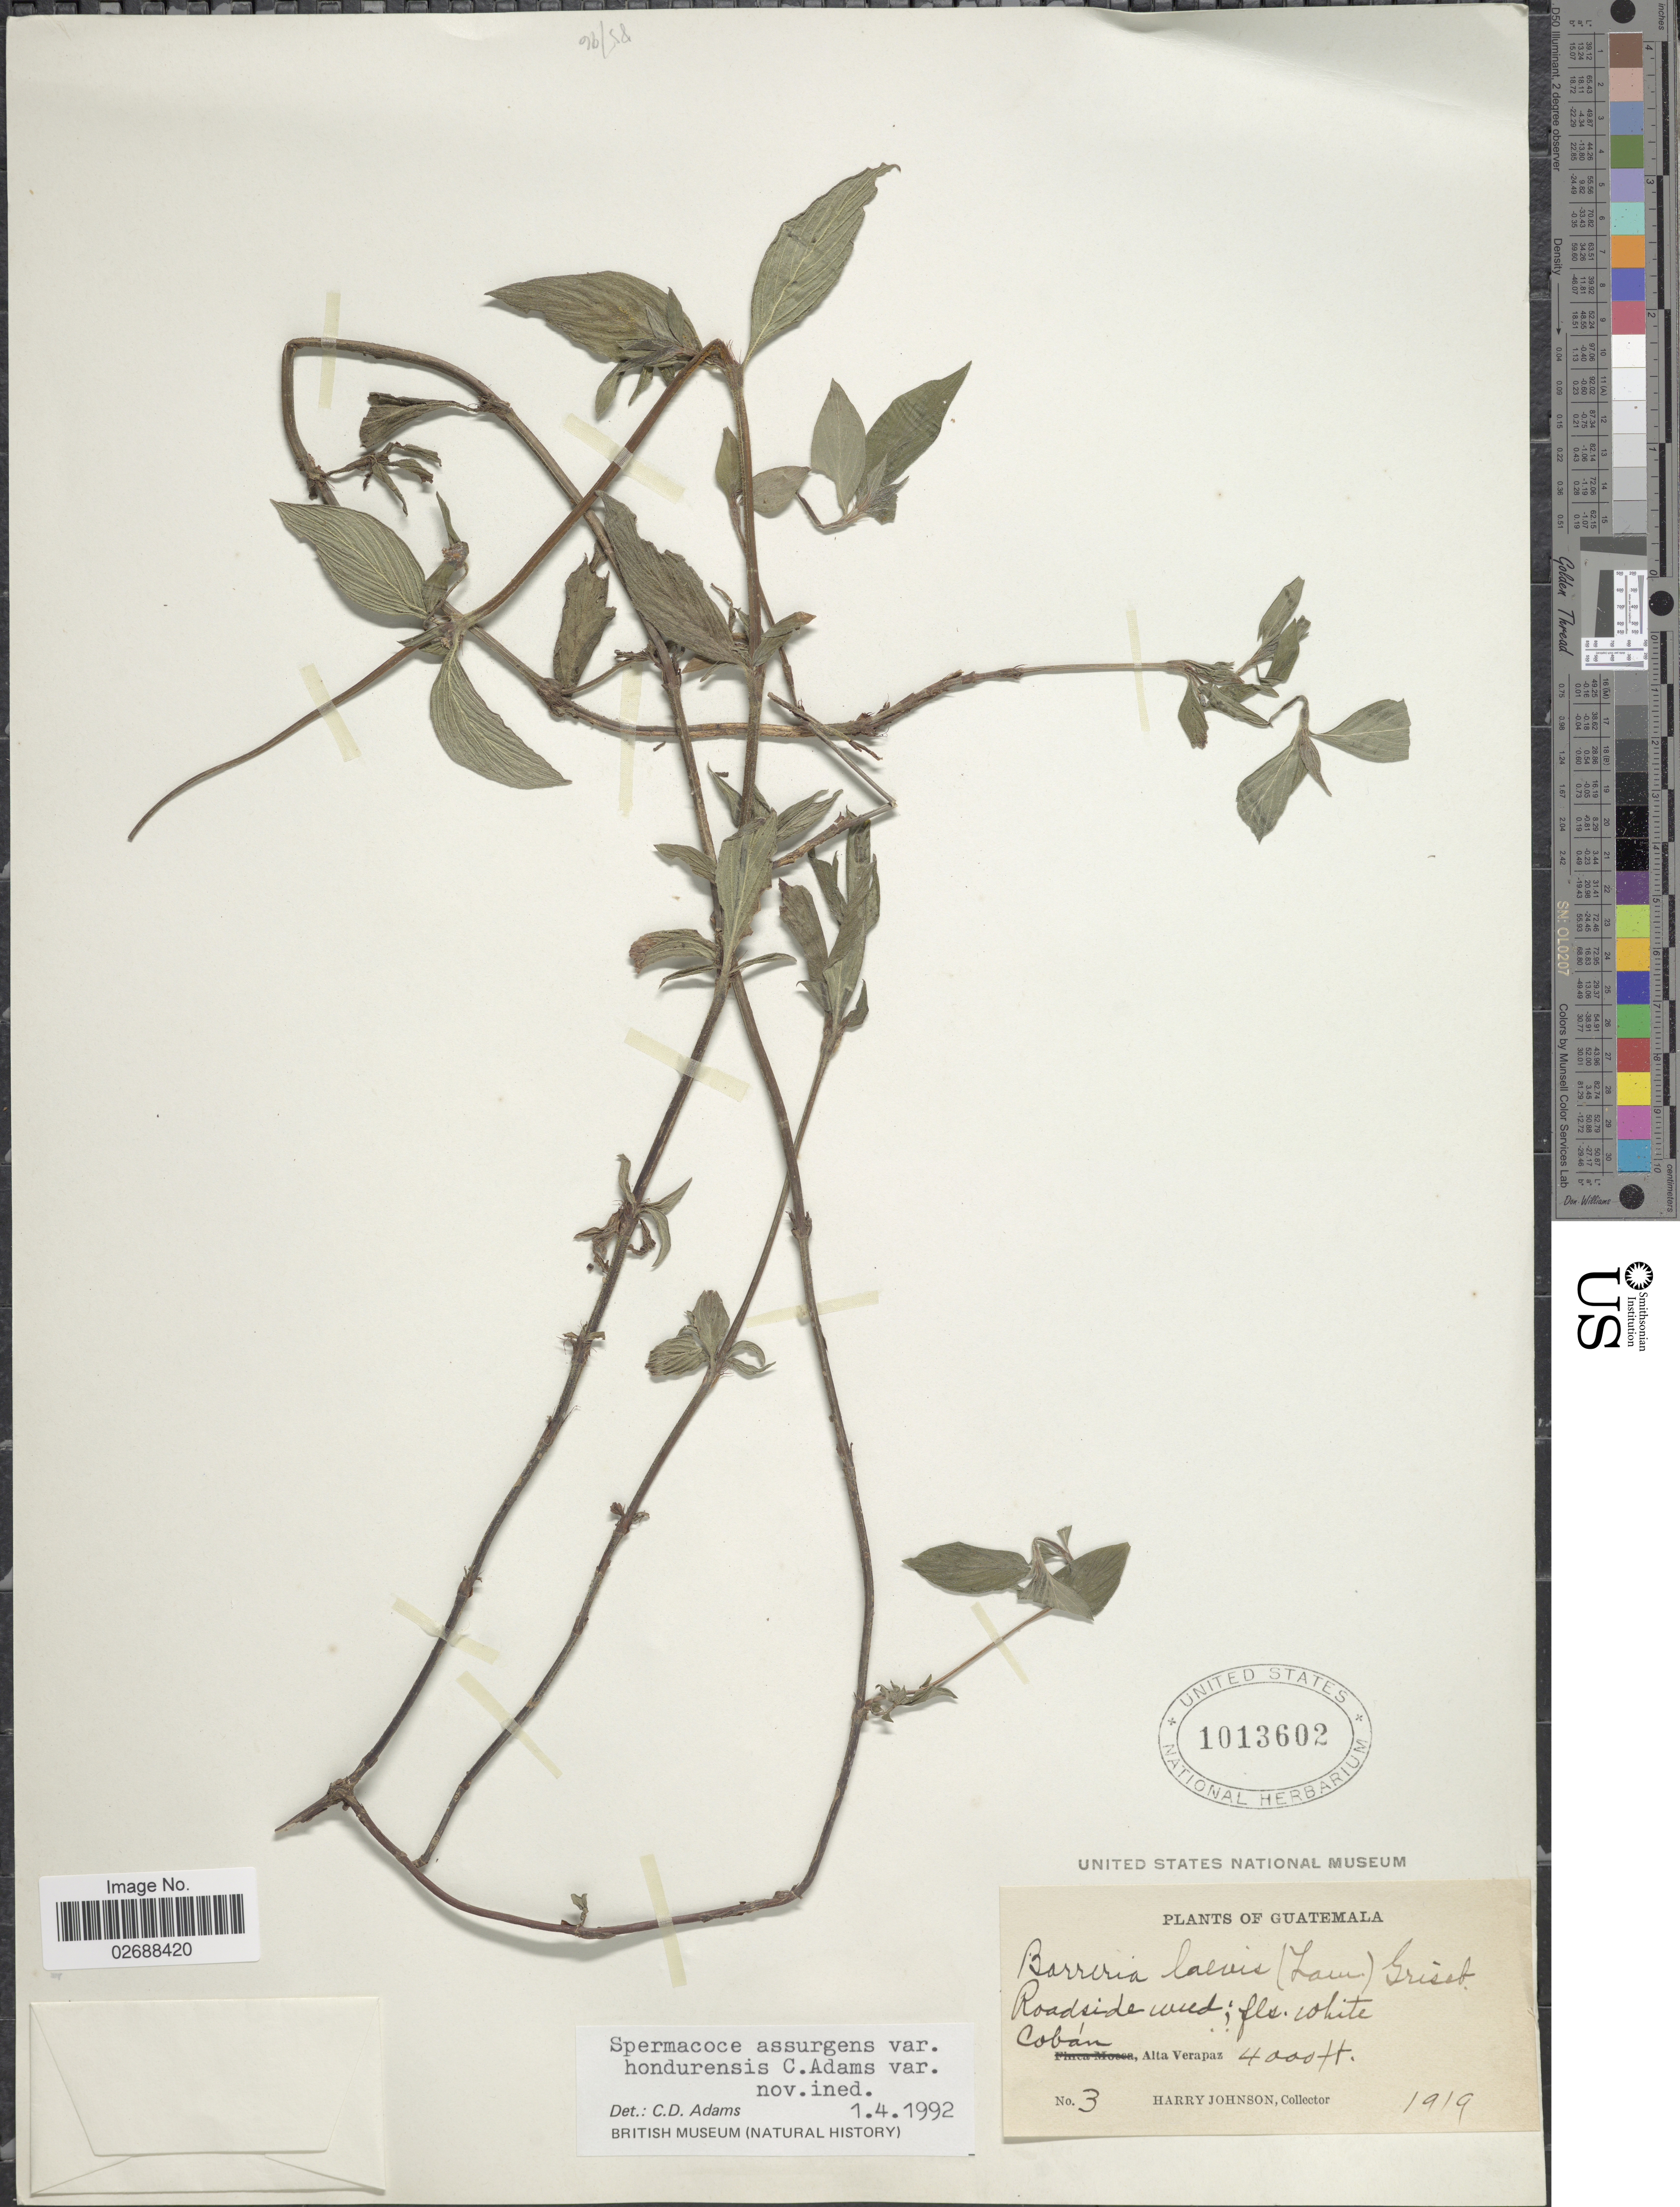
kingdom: Plantae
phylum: Tracheophyta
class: Magnoliopsida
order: Gentianales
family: Rubiaceae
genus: Spermacoce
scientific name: Spermacoce assurgens var. hondurensis C.D. Adams var. nov. ined.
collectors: H. Johnson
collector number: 3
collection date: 1919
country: Guatemala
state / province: Alta Verapaz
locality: Cobán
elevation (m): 1219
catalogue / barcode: US 1013602